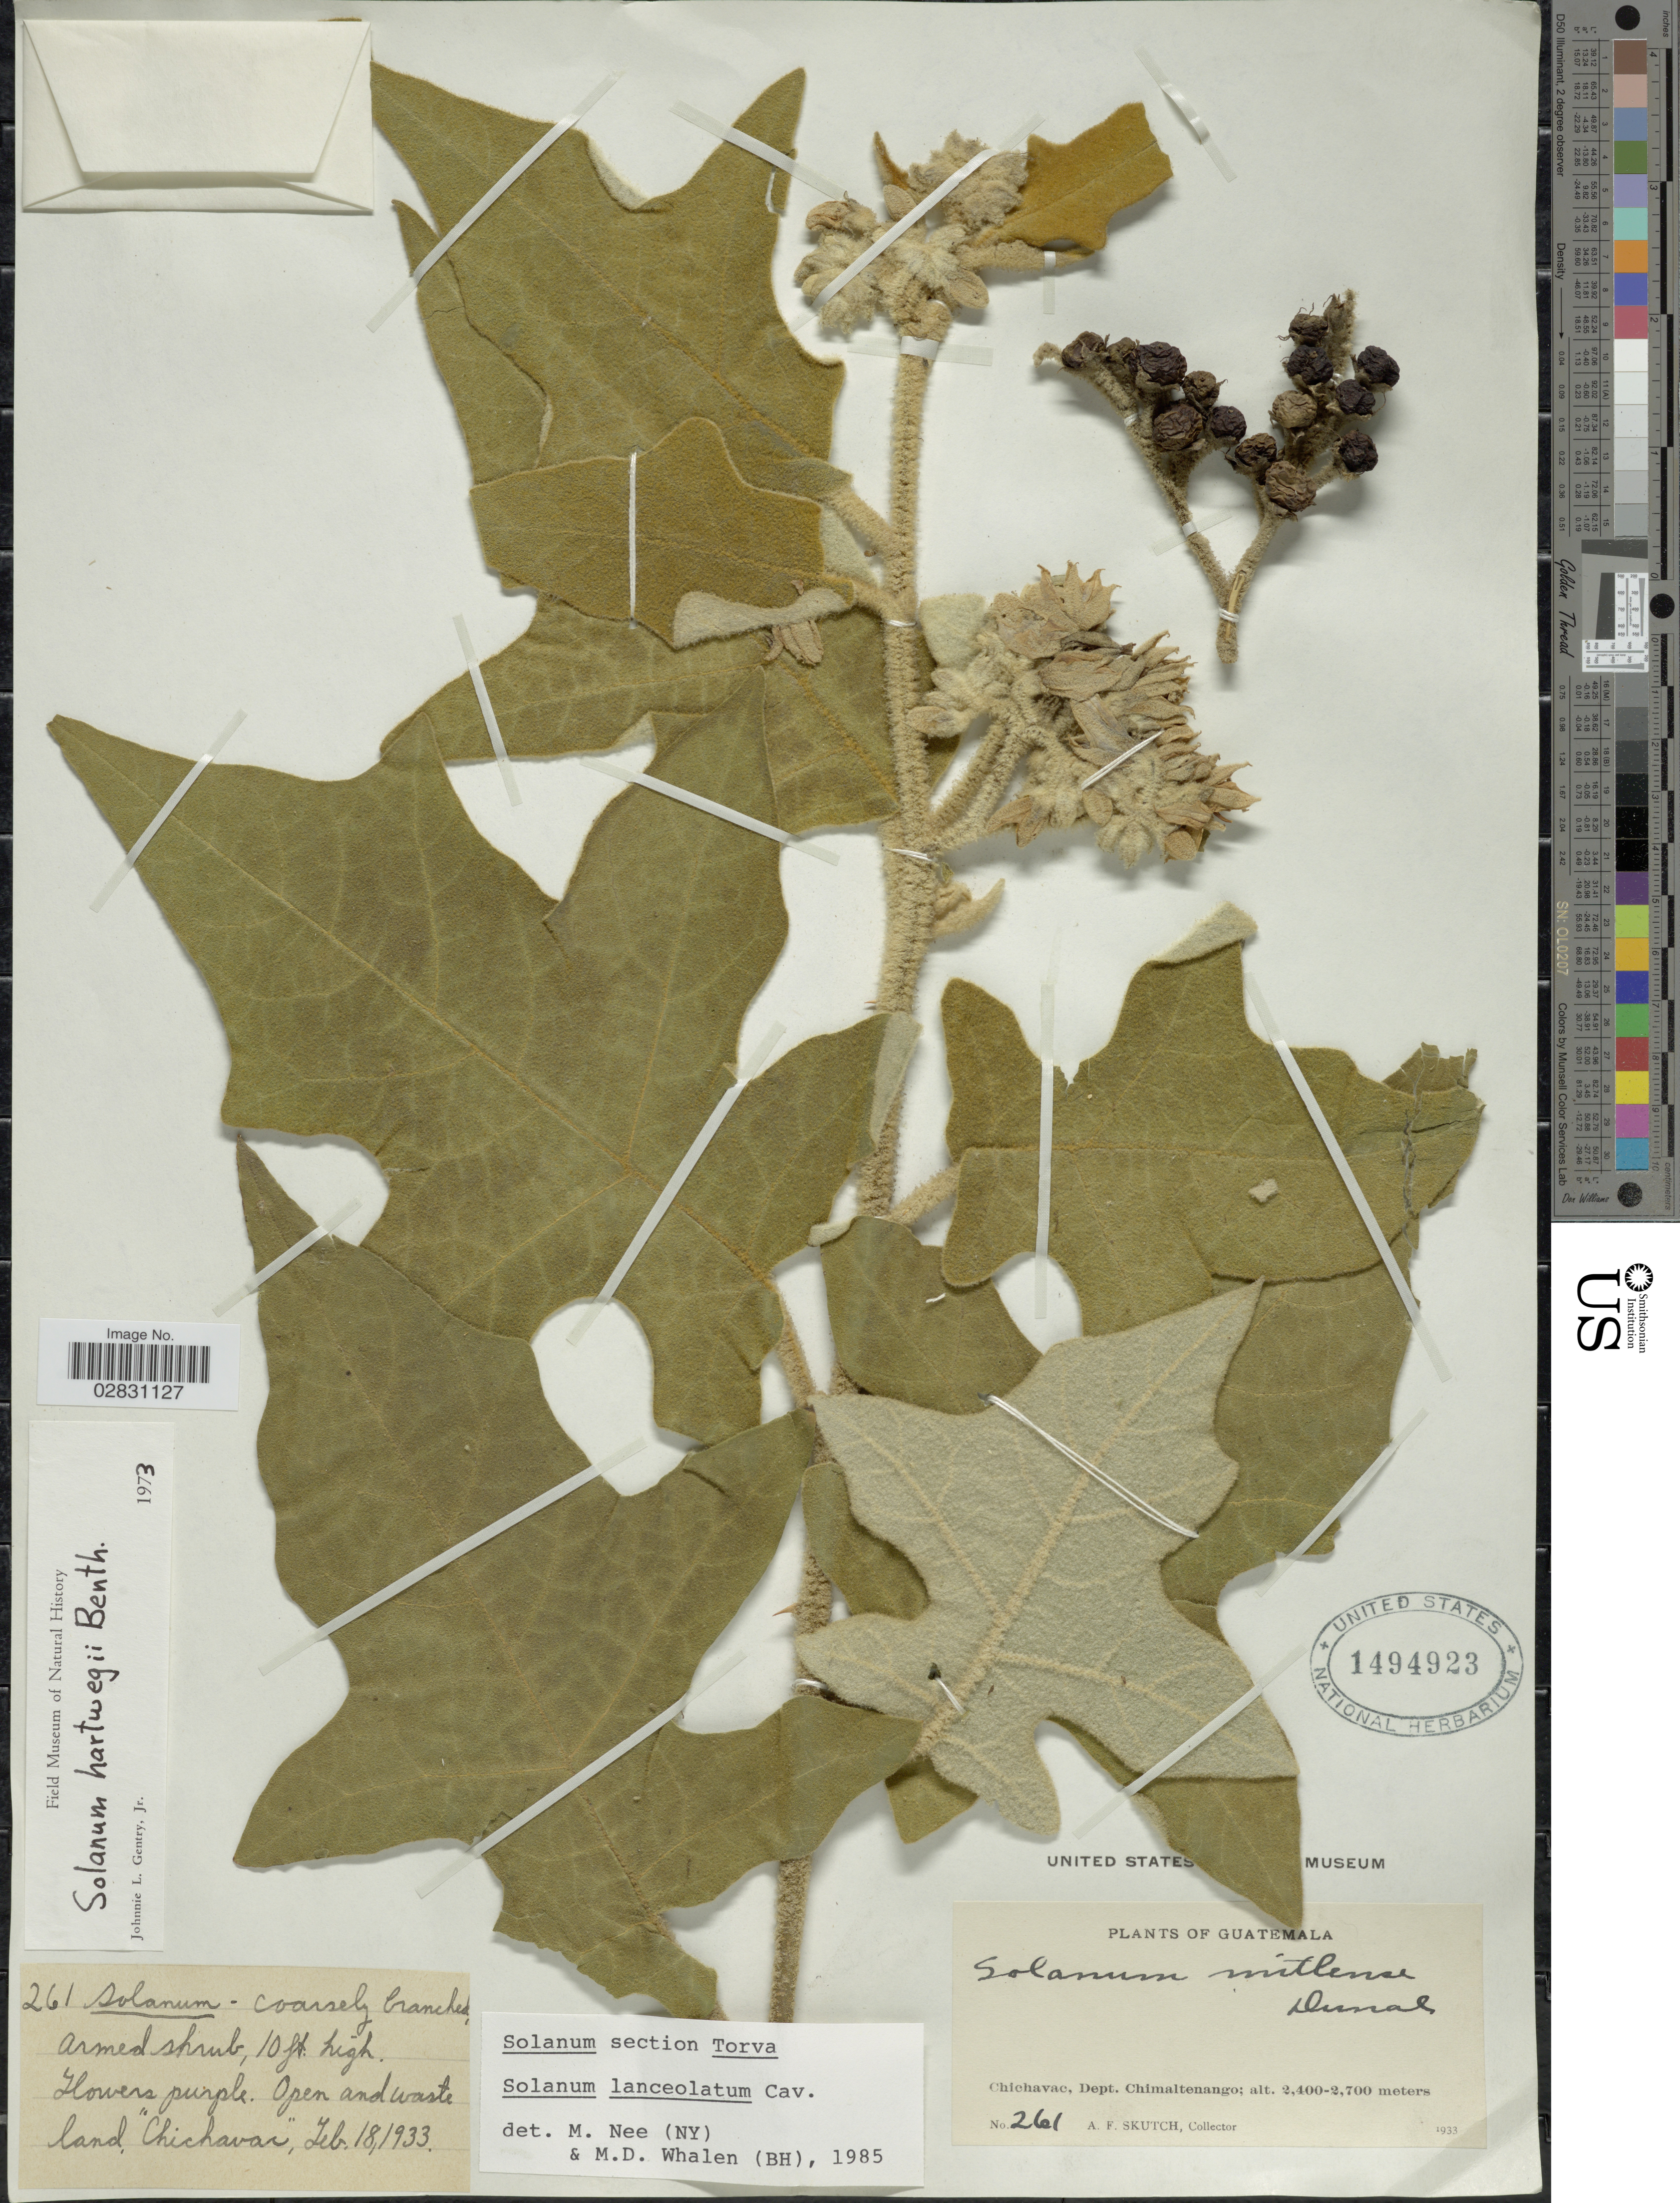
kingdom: Plantae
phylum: Tracheophyta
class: Magnoliopsida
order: Solanales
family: Solanaceae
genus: Solanum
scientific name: Solanum lanceolatum Berthault, nom. illeg.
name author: Berthault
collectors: A. F. Skutch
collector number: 261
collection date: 1933-02-18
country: Guatemala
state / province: Chimaltenango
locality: Chichavac, Dept. Chimaltenango.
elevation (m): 2400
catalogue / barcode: US 1494923